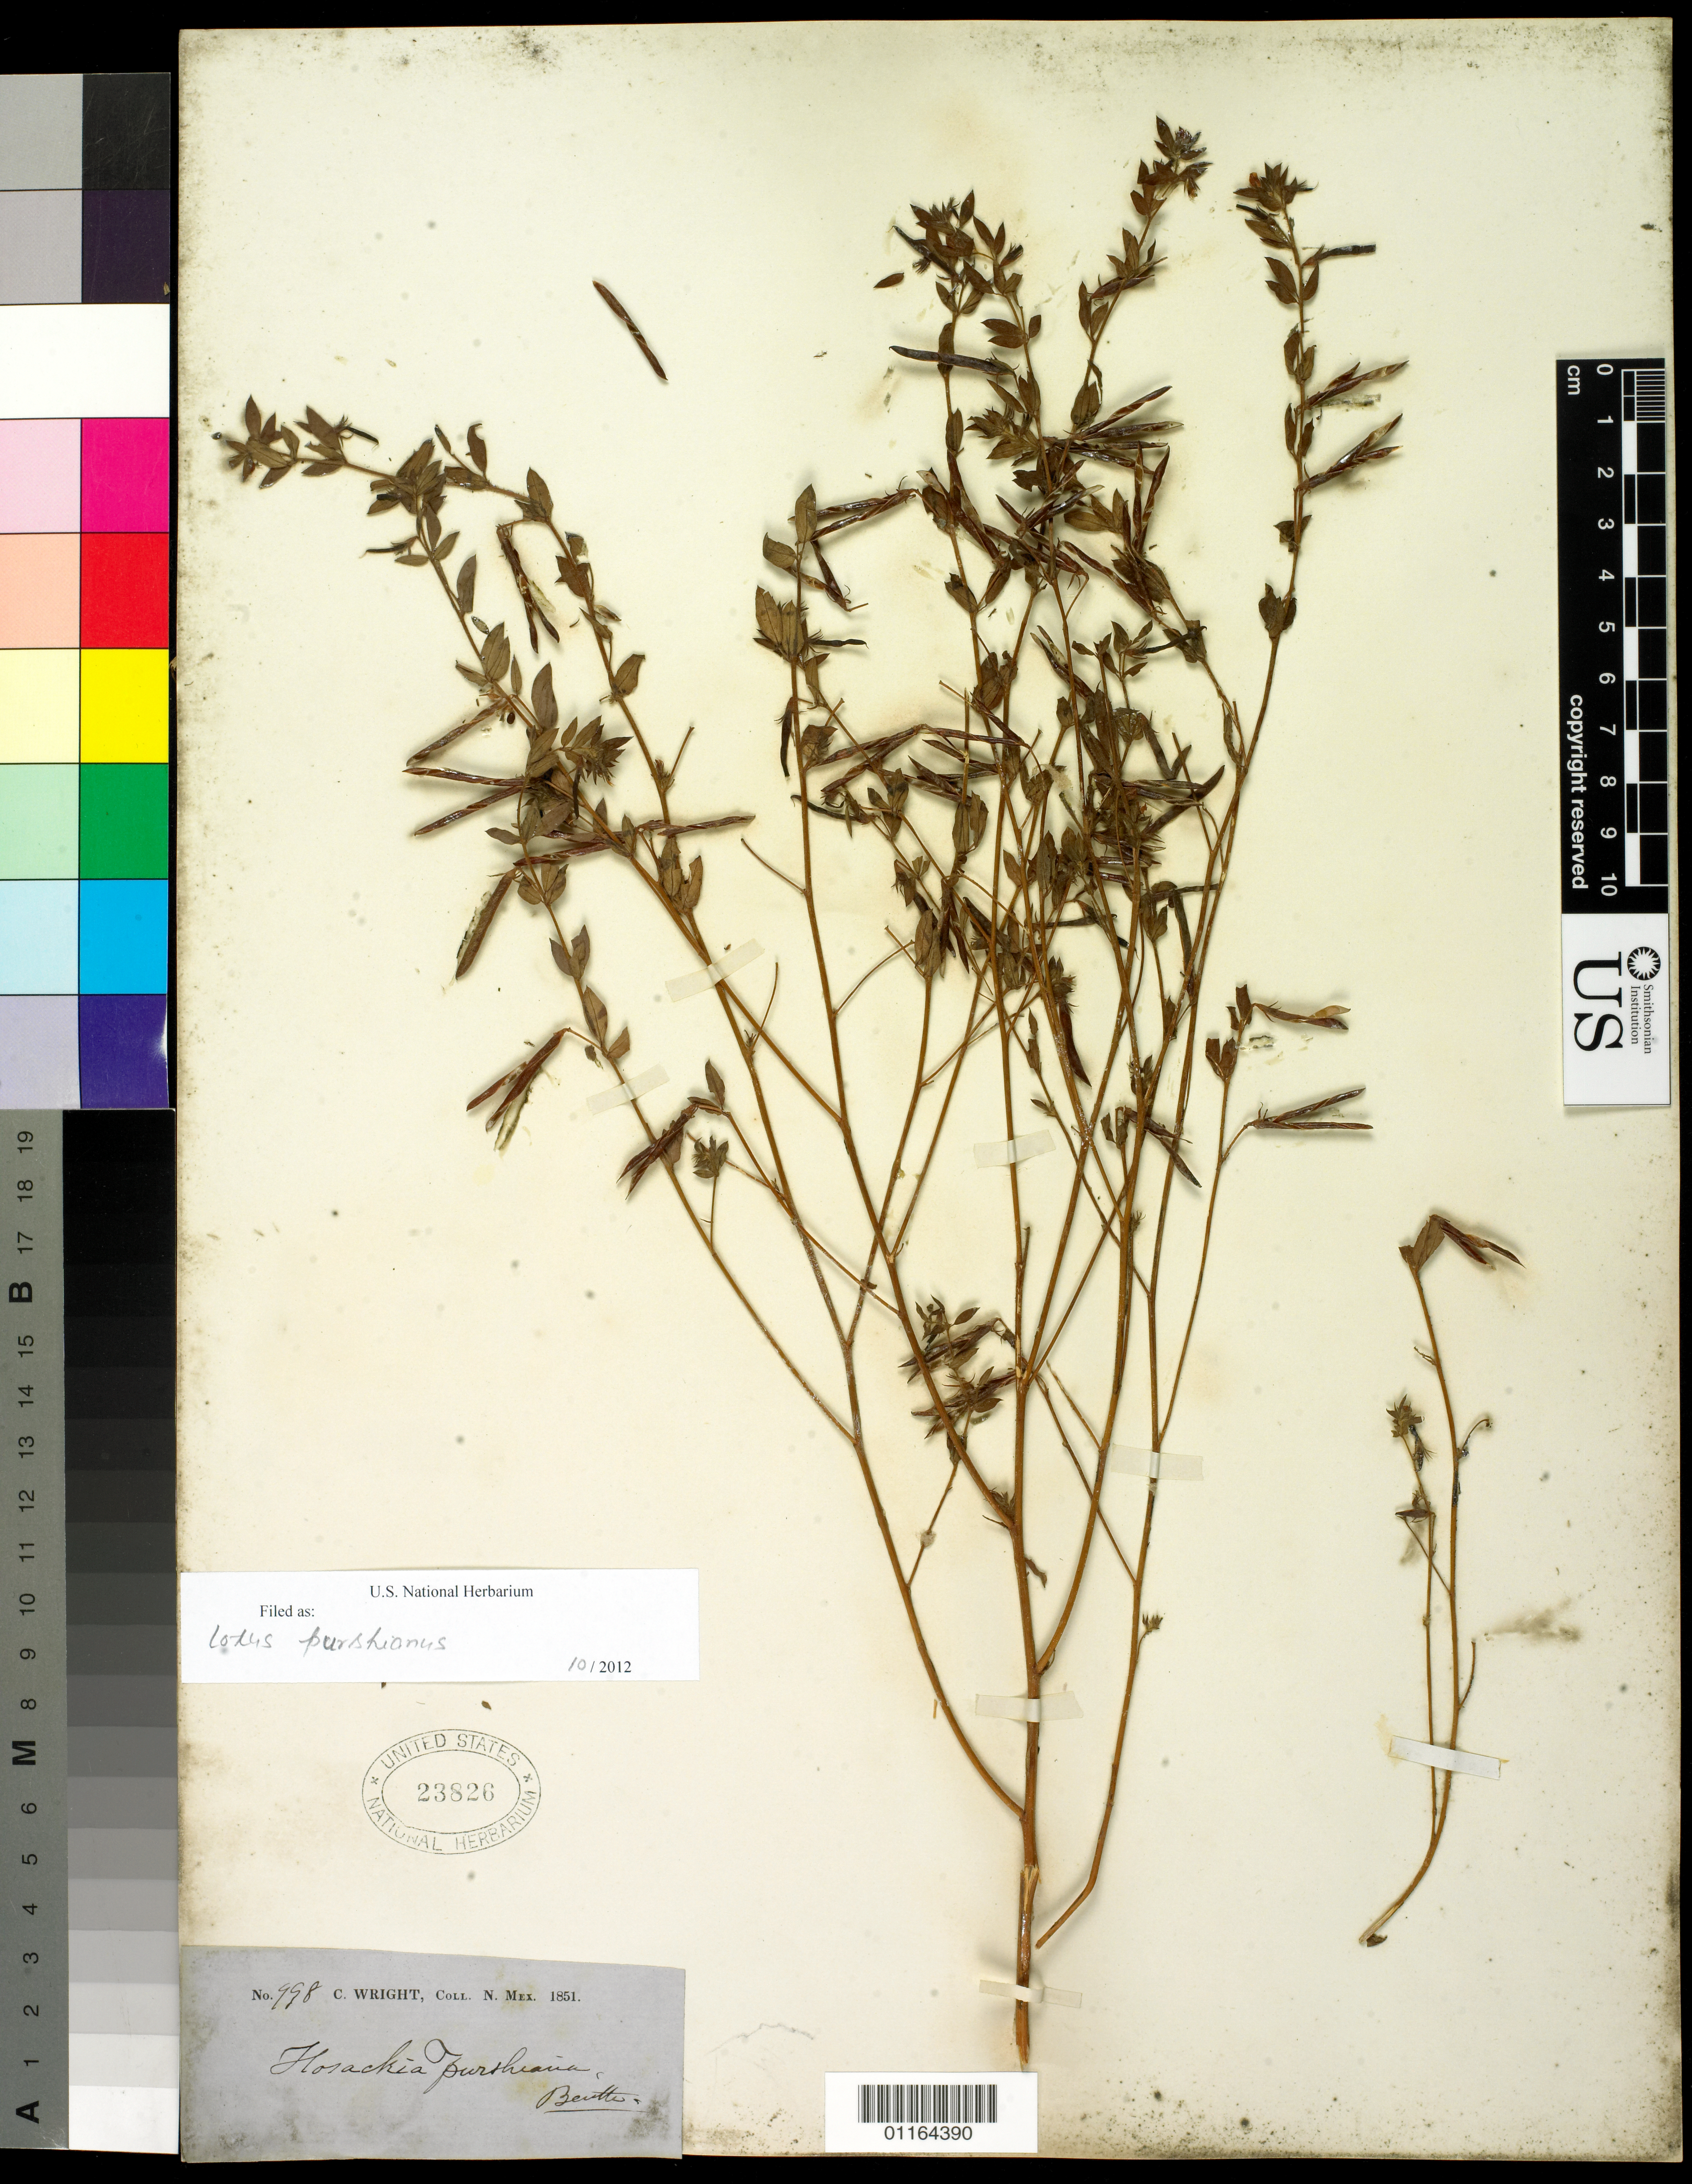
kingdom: Plantae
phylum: Tracheophyta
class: Magnoliopsida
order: Fabales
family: Fabaceae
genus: Acmispon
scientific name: Acmispon americanus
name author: (Nutt.) Rydb.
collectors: C. Wright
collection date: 1851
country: United States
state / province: New Mexico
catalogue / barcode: US 23826